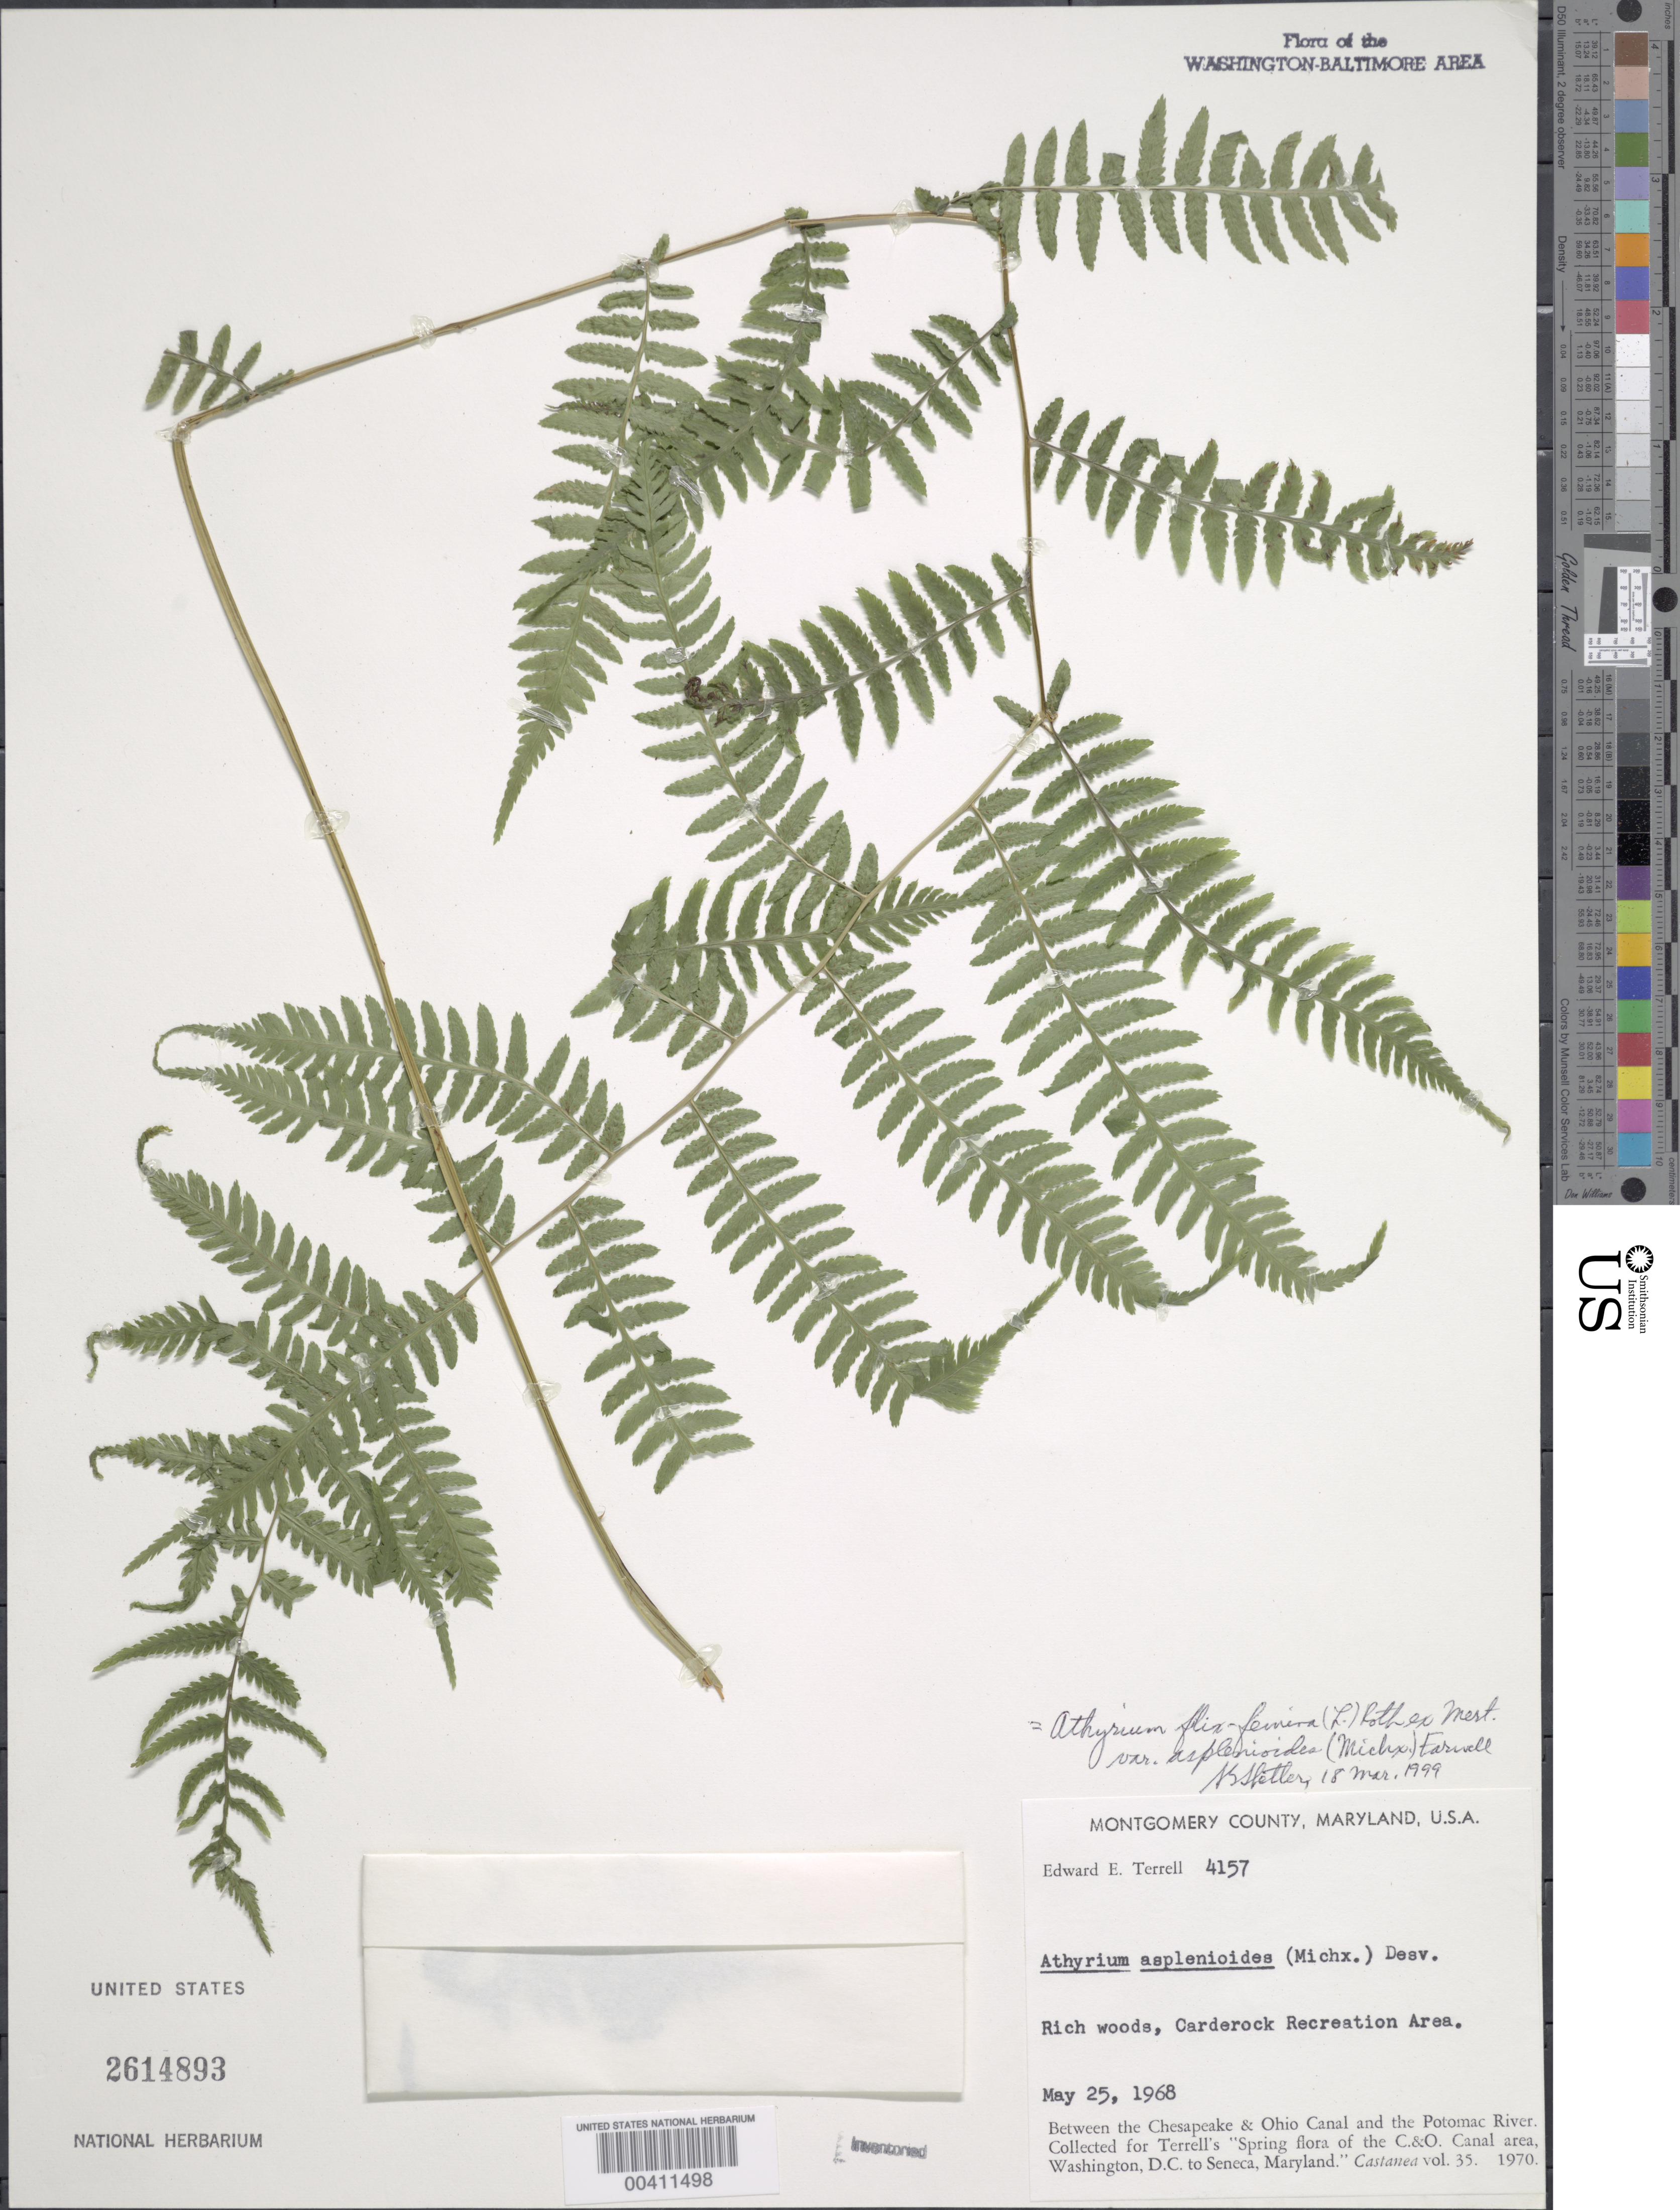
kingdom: Plantae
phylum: Tracheophyta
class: Polypodiopsida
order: Polypodiales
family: Athyriaceae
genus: Athyrium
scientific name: Athyrium filix-femina var. asplenioides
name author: (Michx.) Farw.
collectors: E. E. Terrell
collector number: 4157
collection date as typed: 25 May 1968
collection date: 1968-05-25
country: United States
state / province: Maryland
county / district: Montgomery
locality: Carderock Recreation area C. & O. Canal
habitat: Rich woods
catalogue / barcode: US 2614893